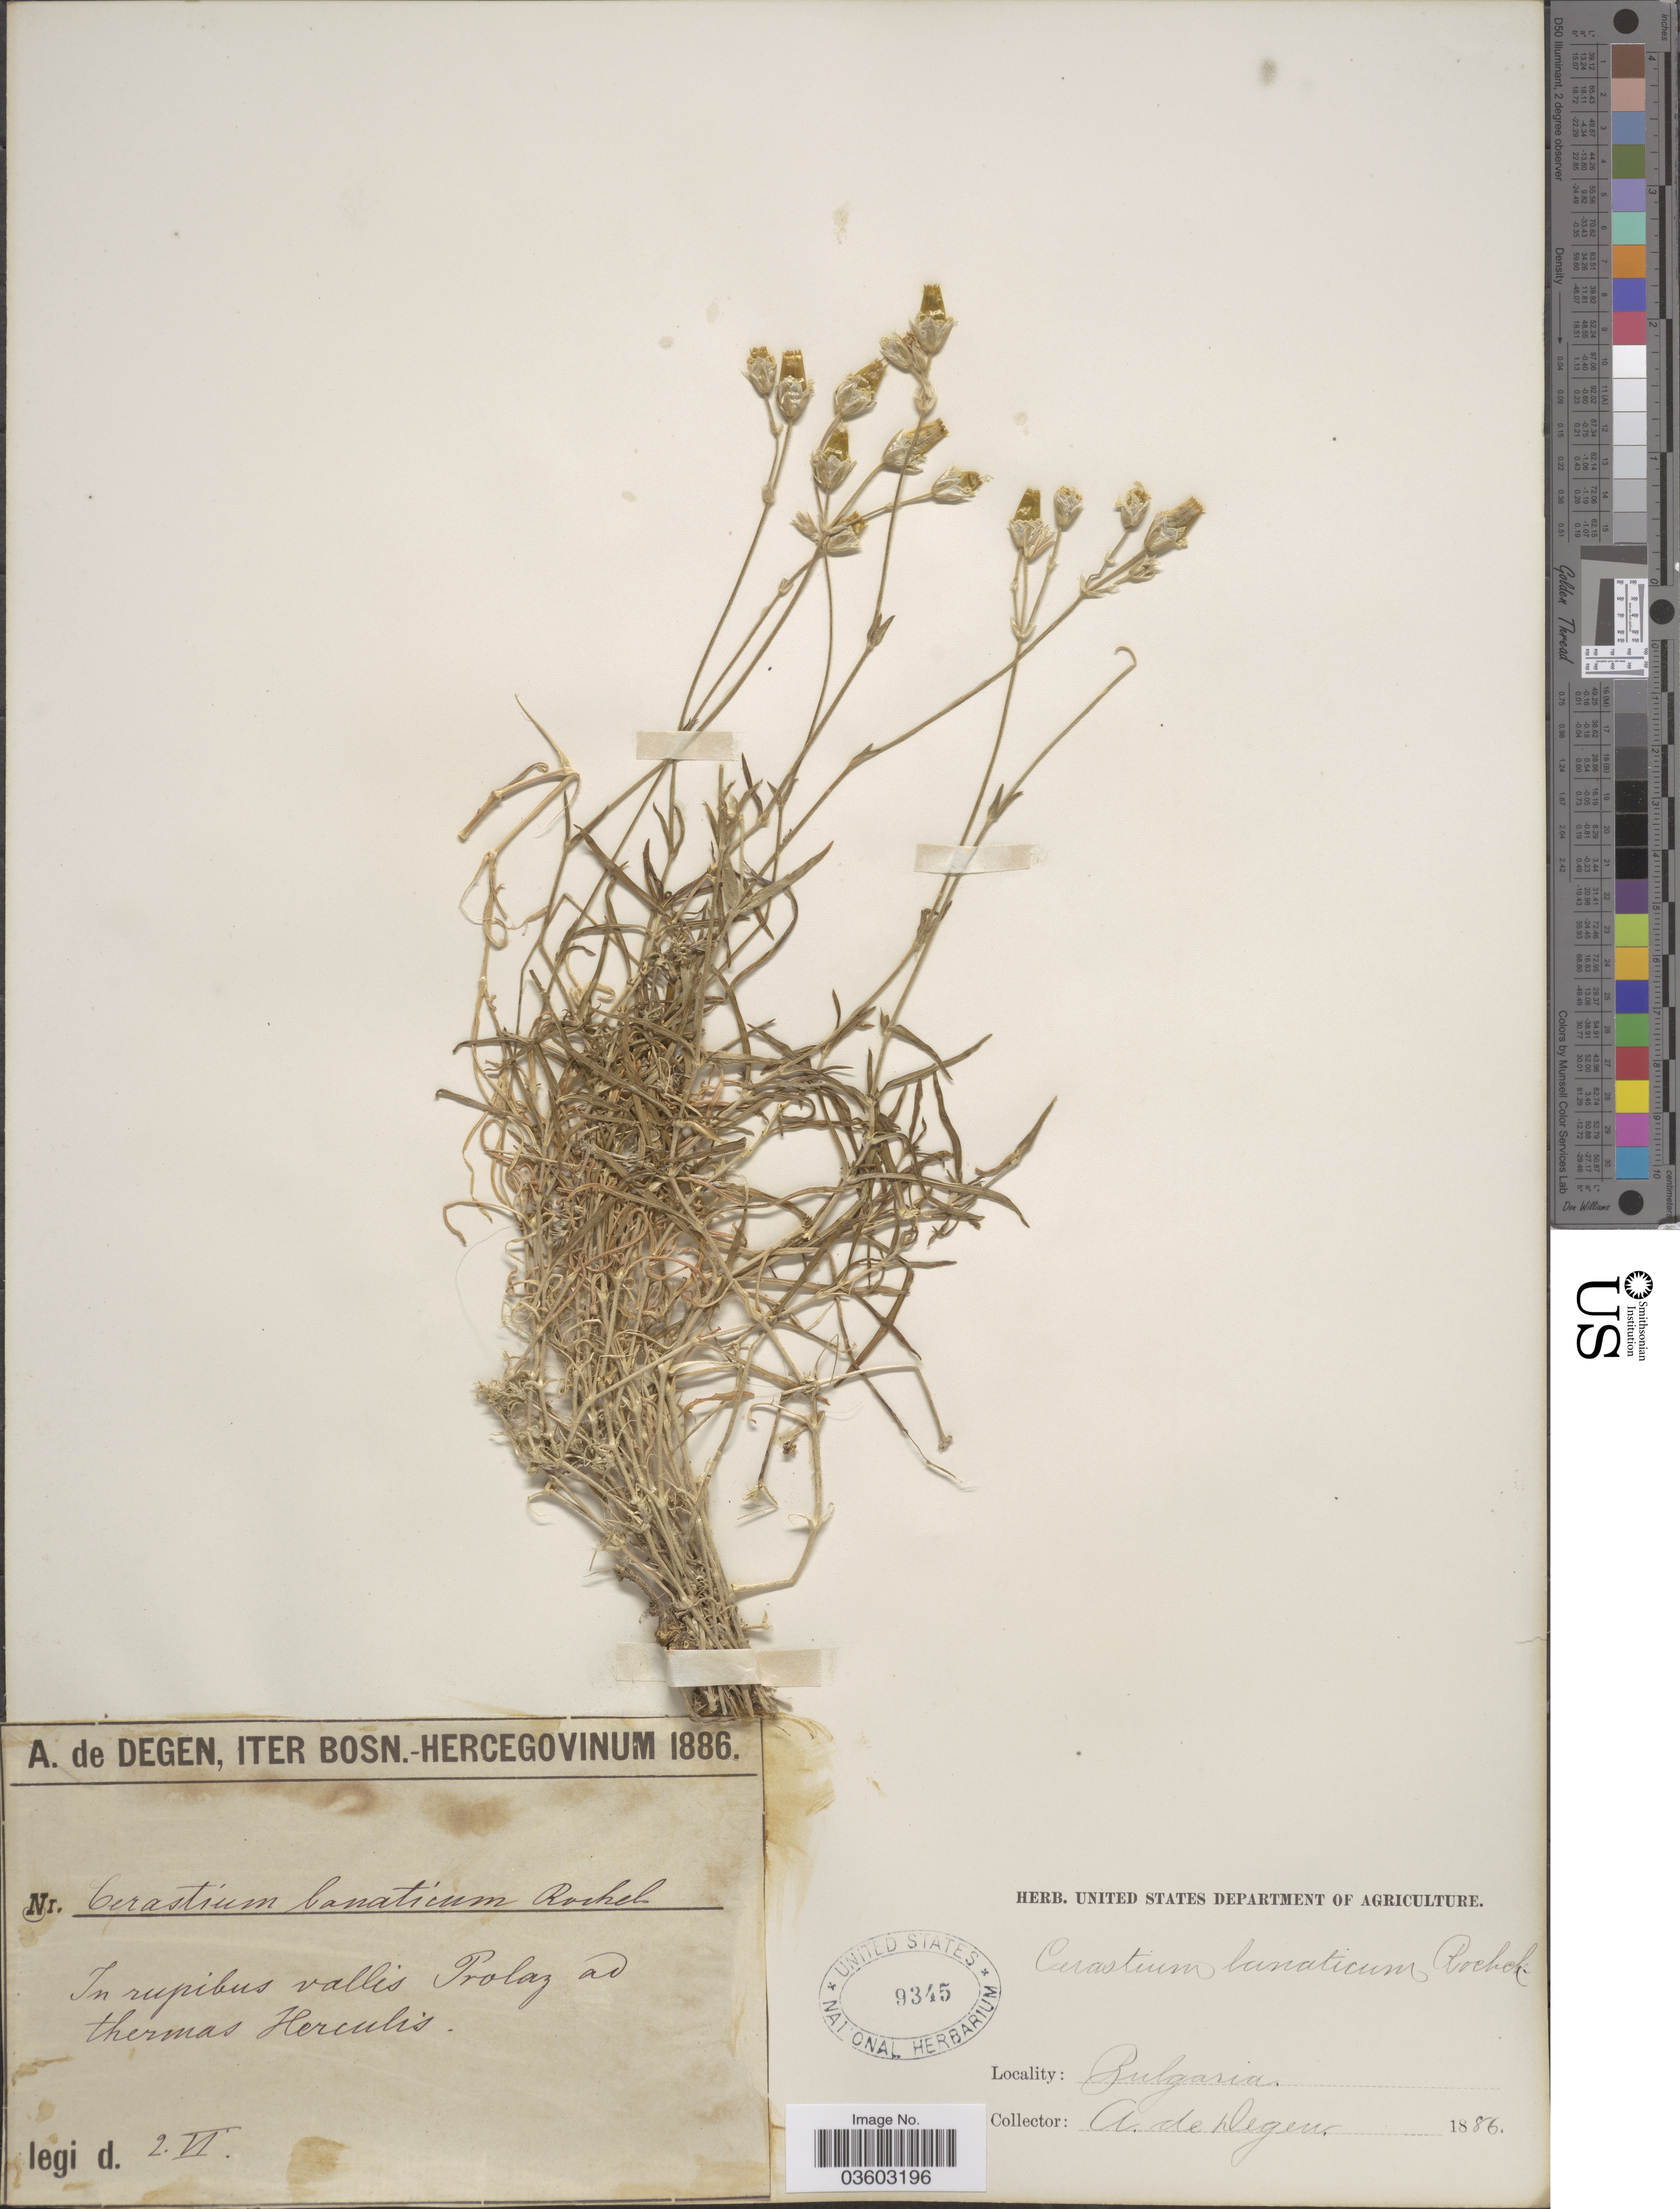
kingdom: Plantae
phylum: Tracheophyta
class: Magnoliopsida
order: Caryophyllales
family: Caryophyllaceae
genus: Cerastium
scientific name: Cerastium lanatum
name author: Lam.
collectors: A. Degen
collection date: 1886-06-02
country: Bulgaria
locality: In rupibus vallis Prolaz ad thermas Herculis.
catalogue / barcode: US 9345